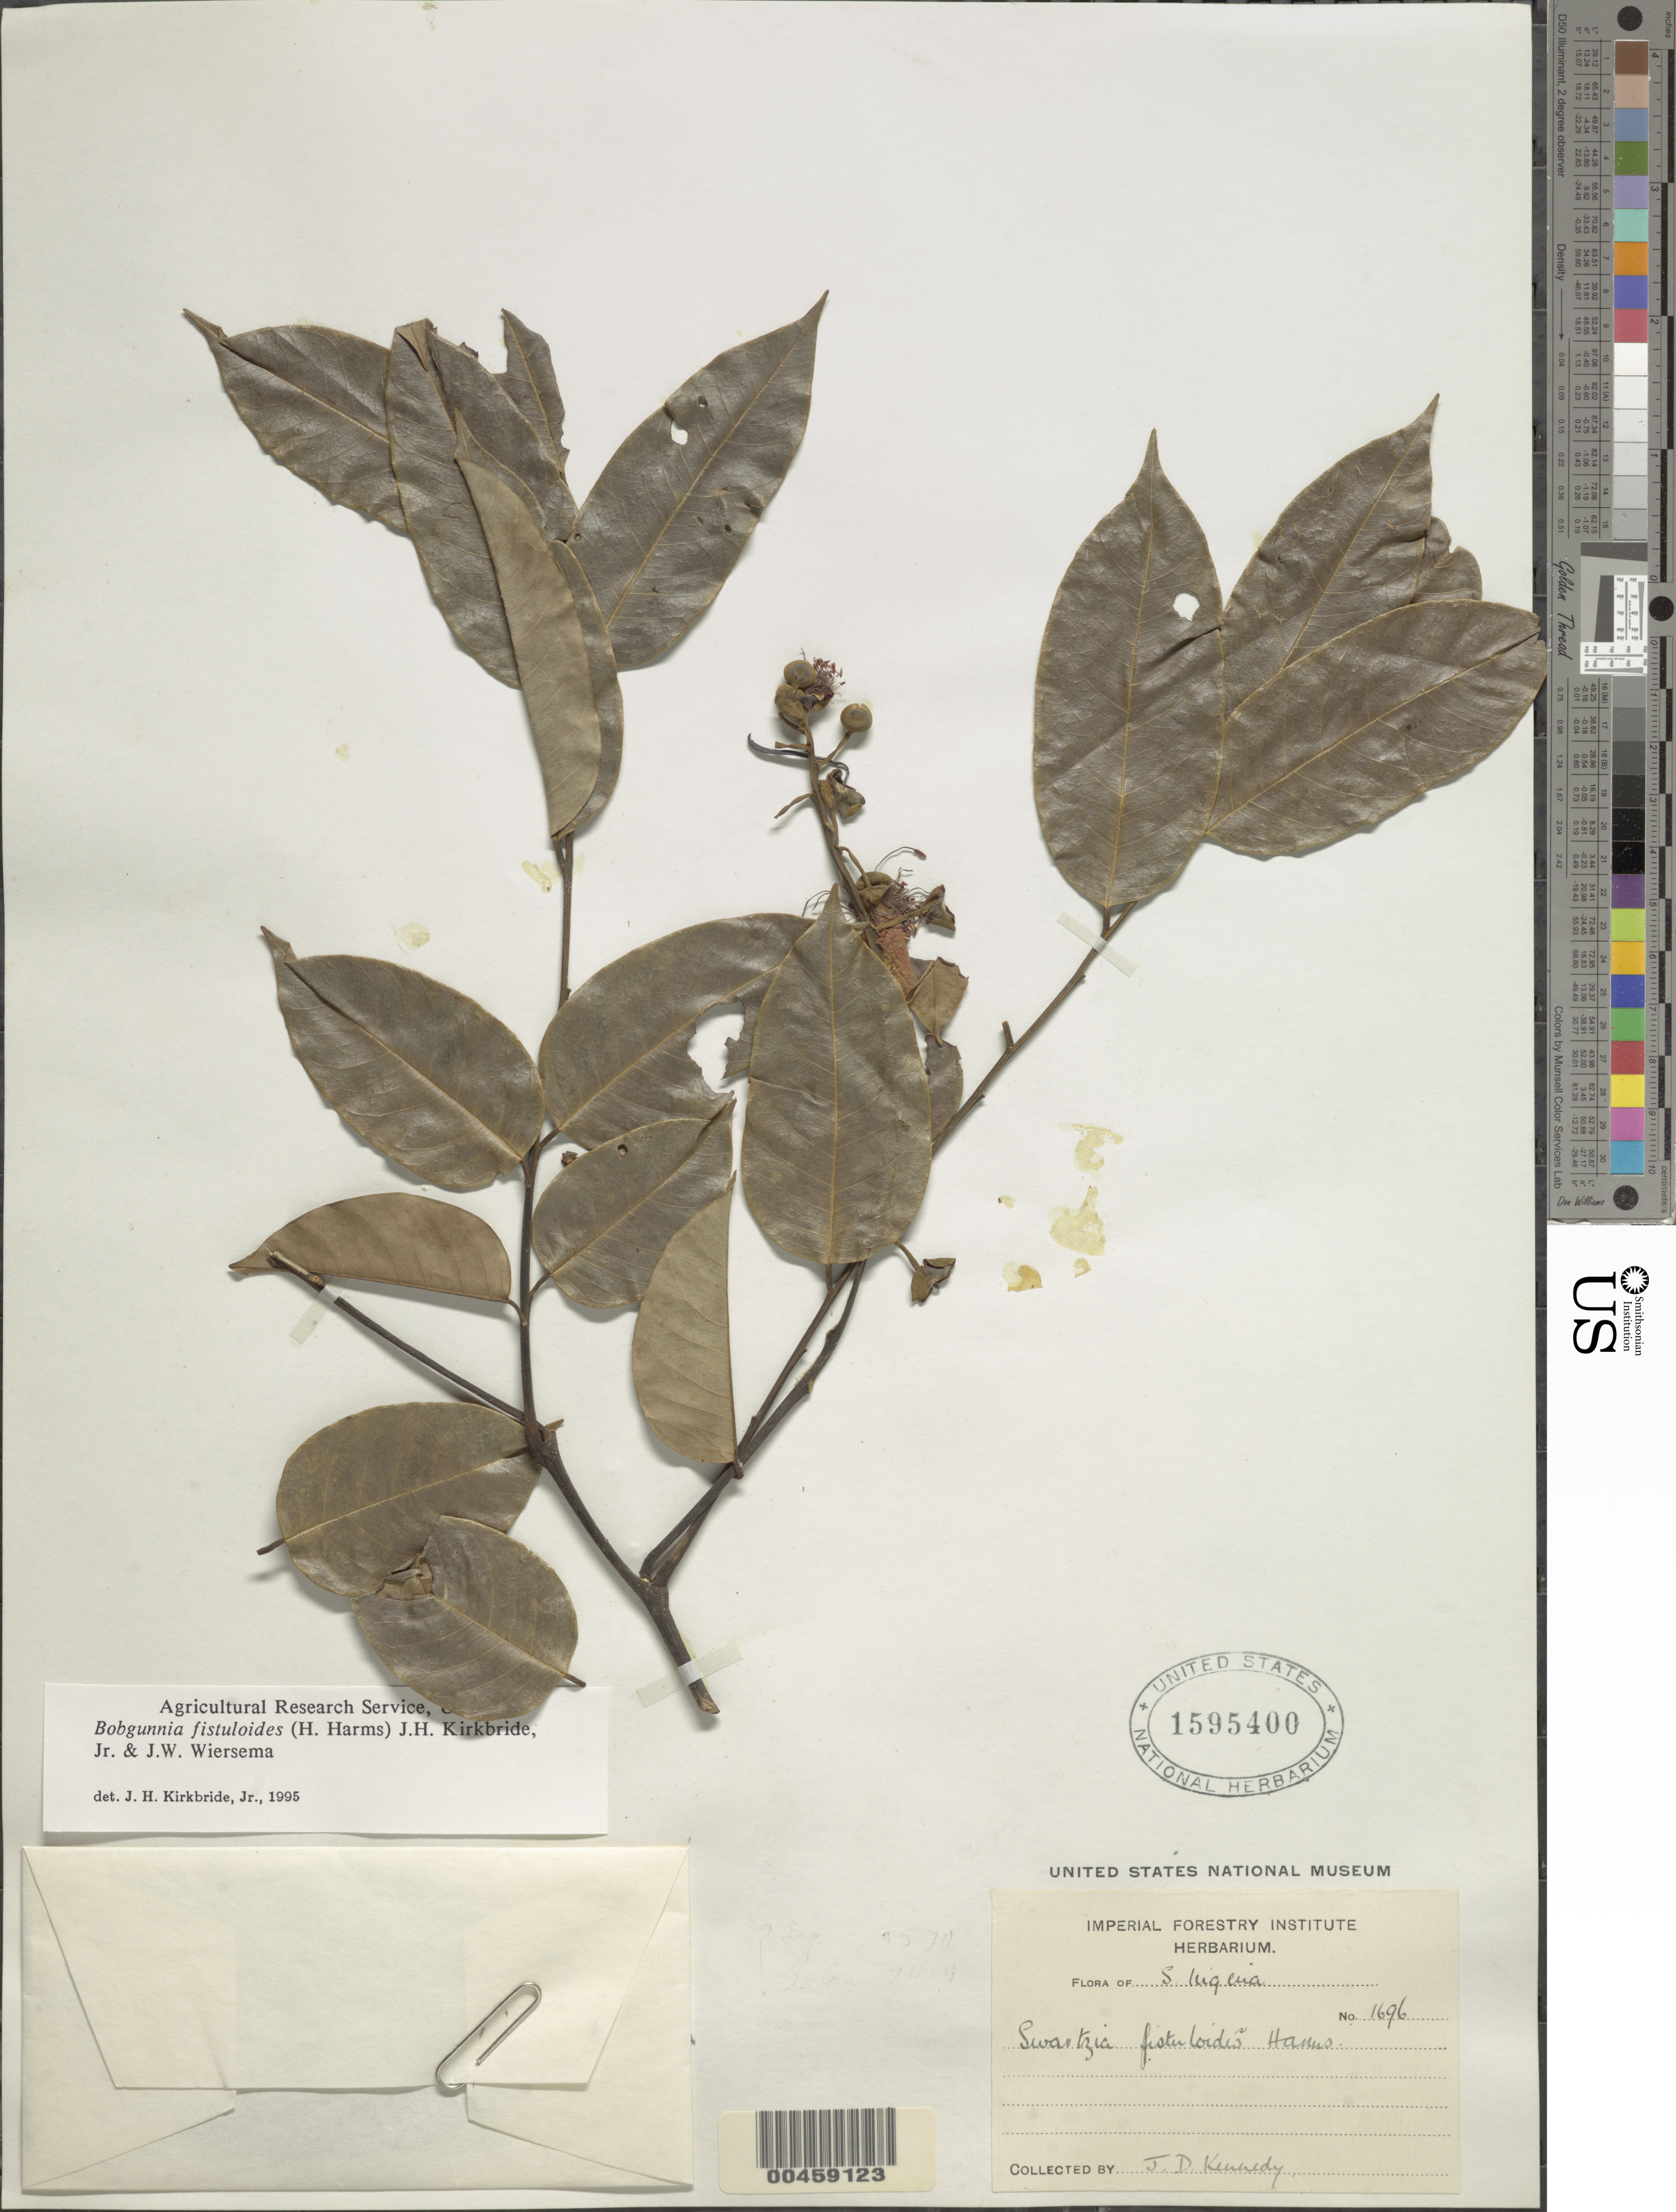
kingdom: Plantae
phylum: Tracheophyta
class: Magnoliopsida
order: Fabales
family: Fabaceae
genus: Bobgunnia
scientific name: Bobgunnia fistuloides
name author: (Harms) J.H. Kirkbr. & Wiersema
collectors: J. D. Kennedy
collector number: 1696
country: Nigeria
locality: S. nigeria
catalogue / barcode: US 1595400